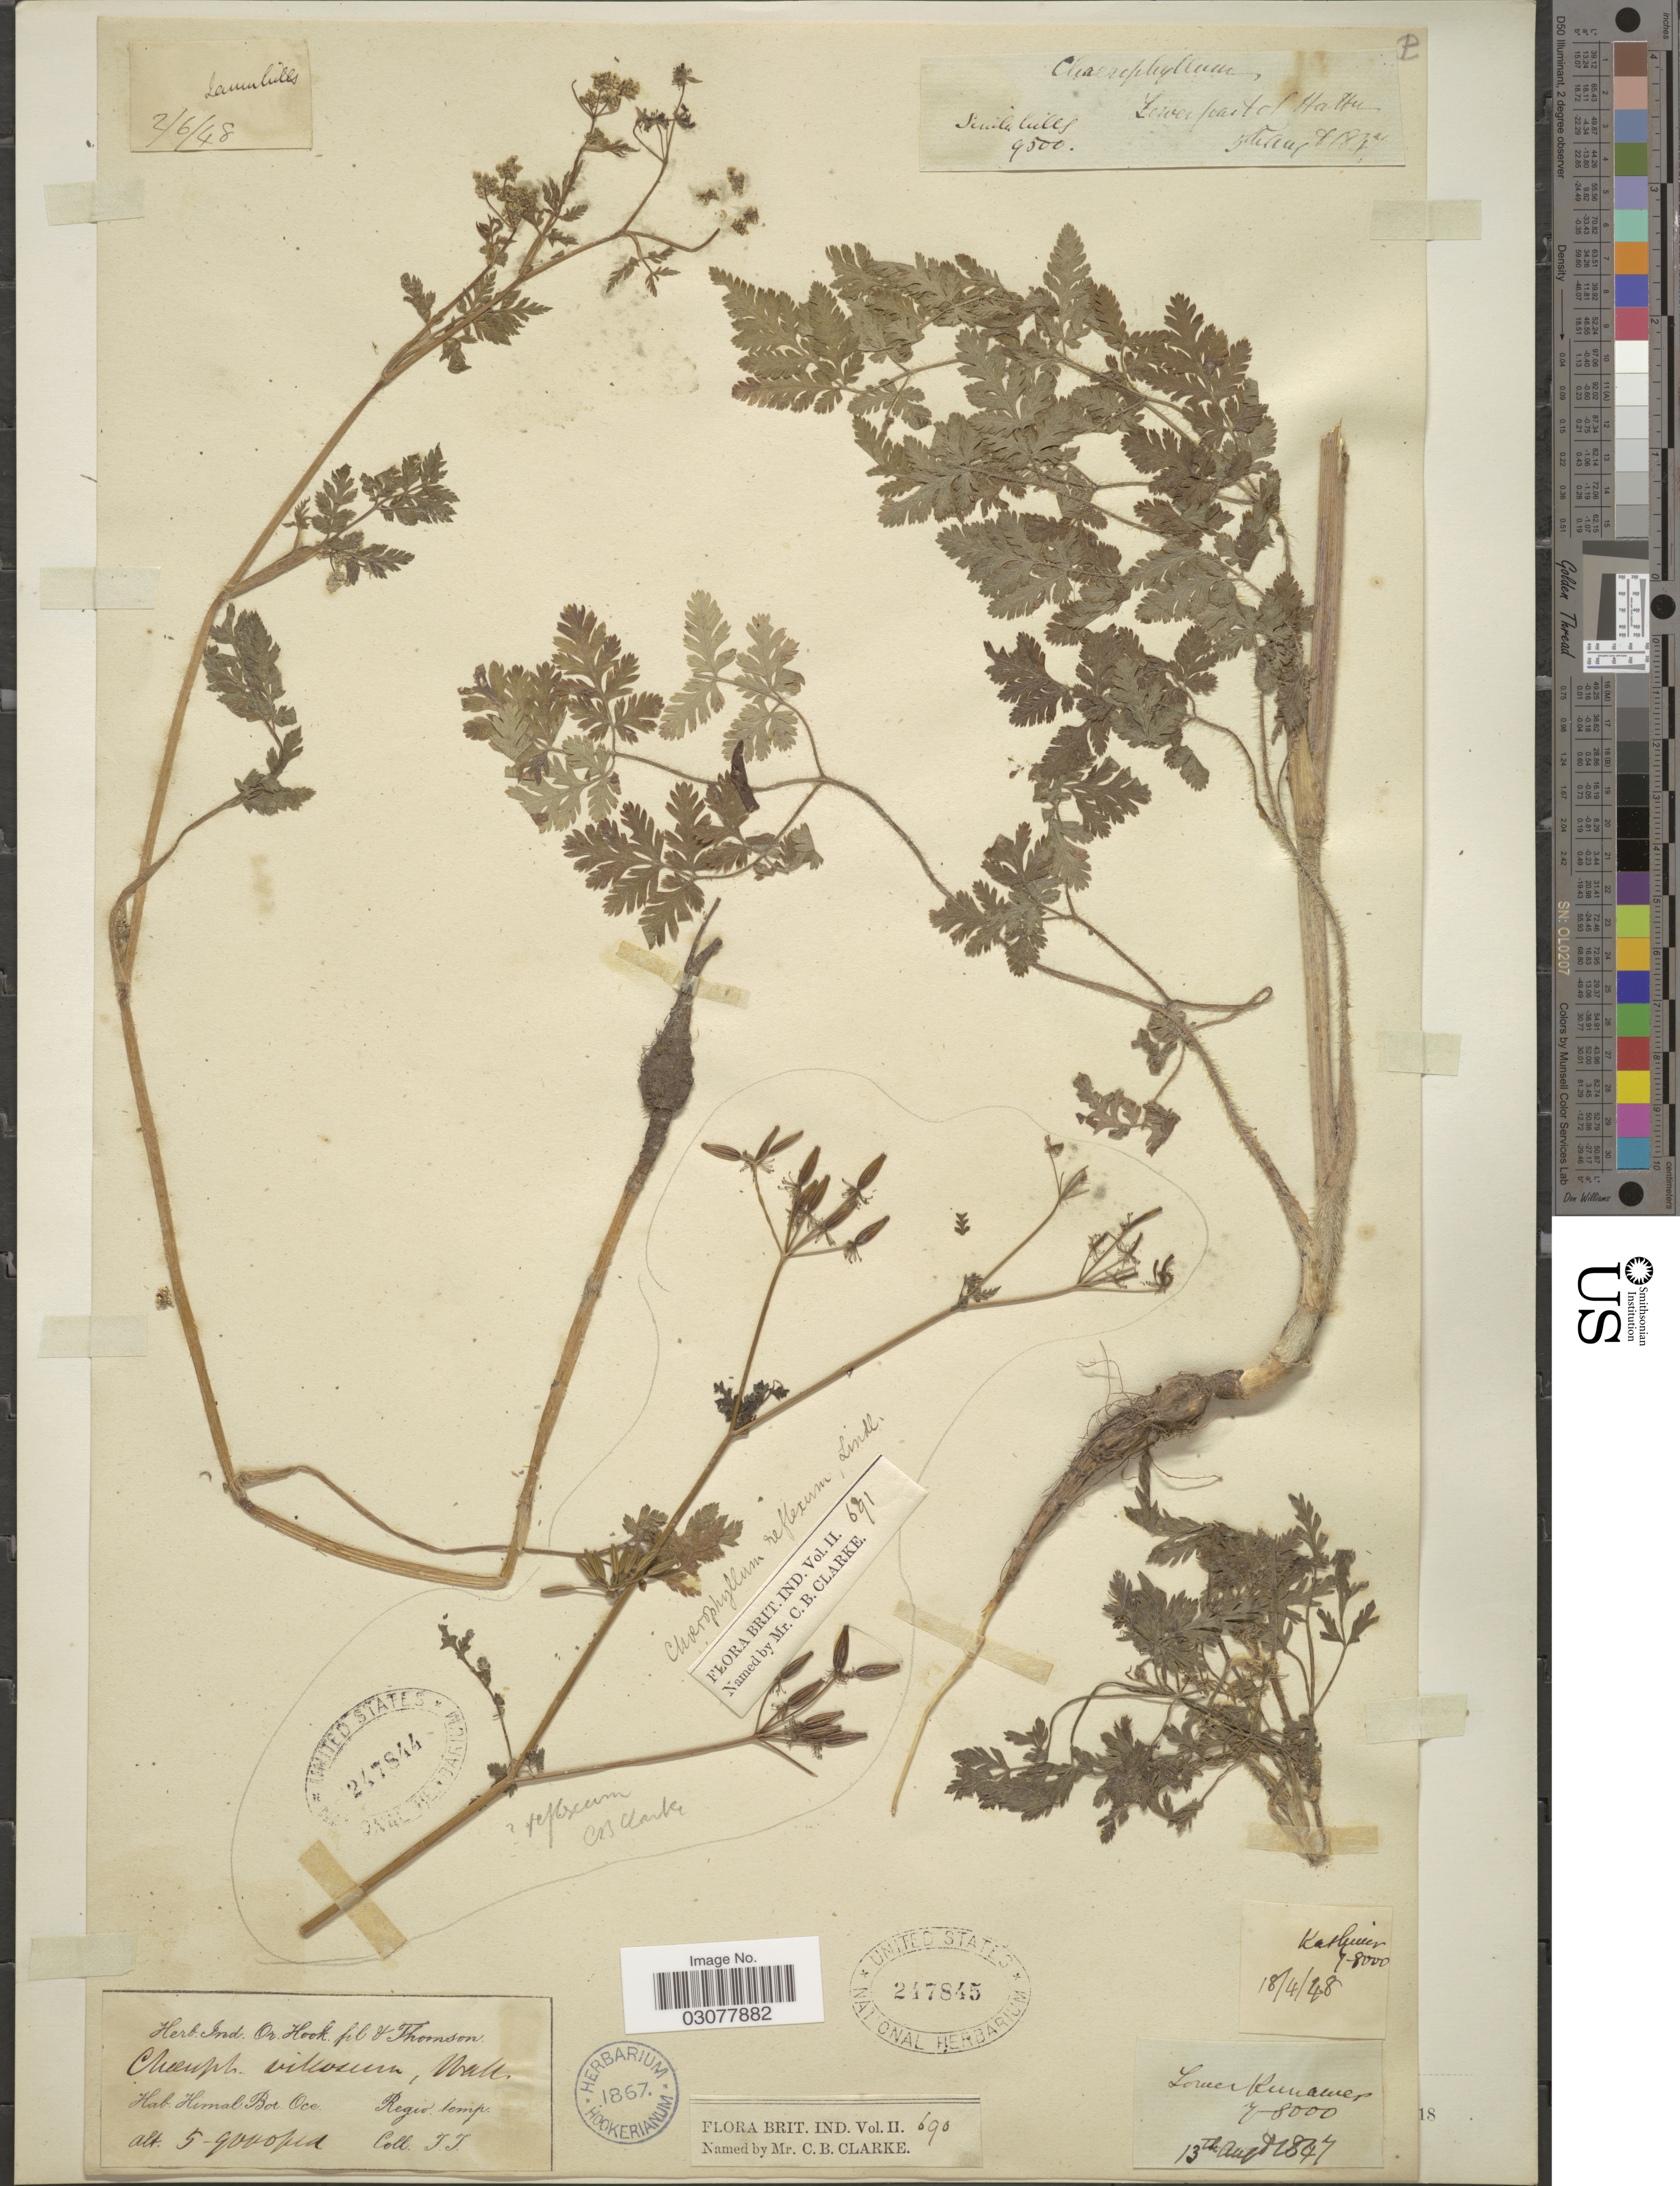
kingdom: Plantae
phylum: Tracheophyta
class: Magnoliopsida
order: Apiales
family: Apiaceae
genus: Chaerophyllum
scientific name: Chaerophyllum reflexum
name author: Bush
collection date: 1847-08-05/1848-04-18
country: India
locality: Kashmir. Lower part of Hattu. Simla hills. Lower Kunawer.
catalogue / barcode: US 247845-2